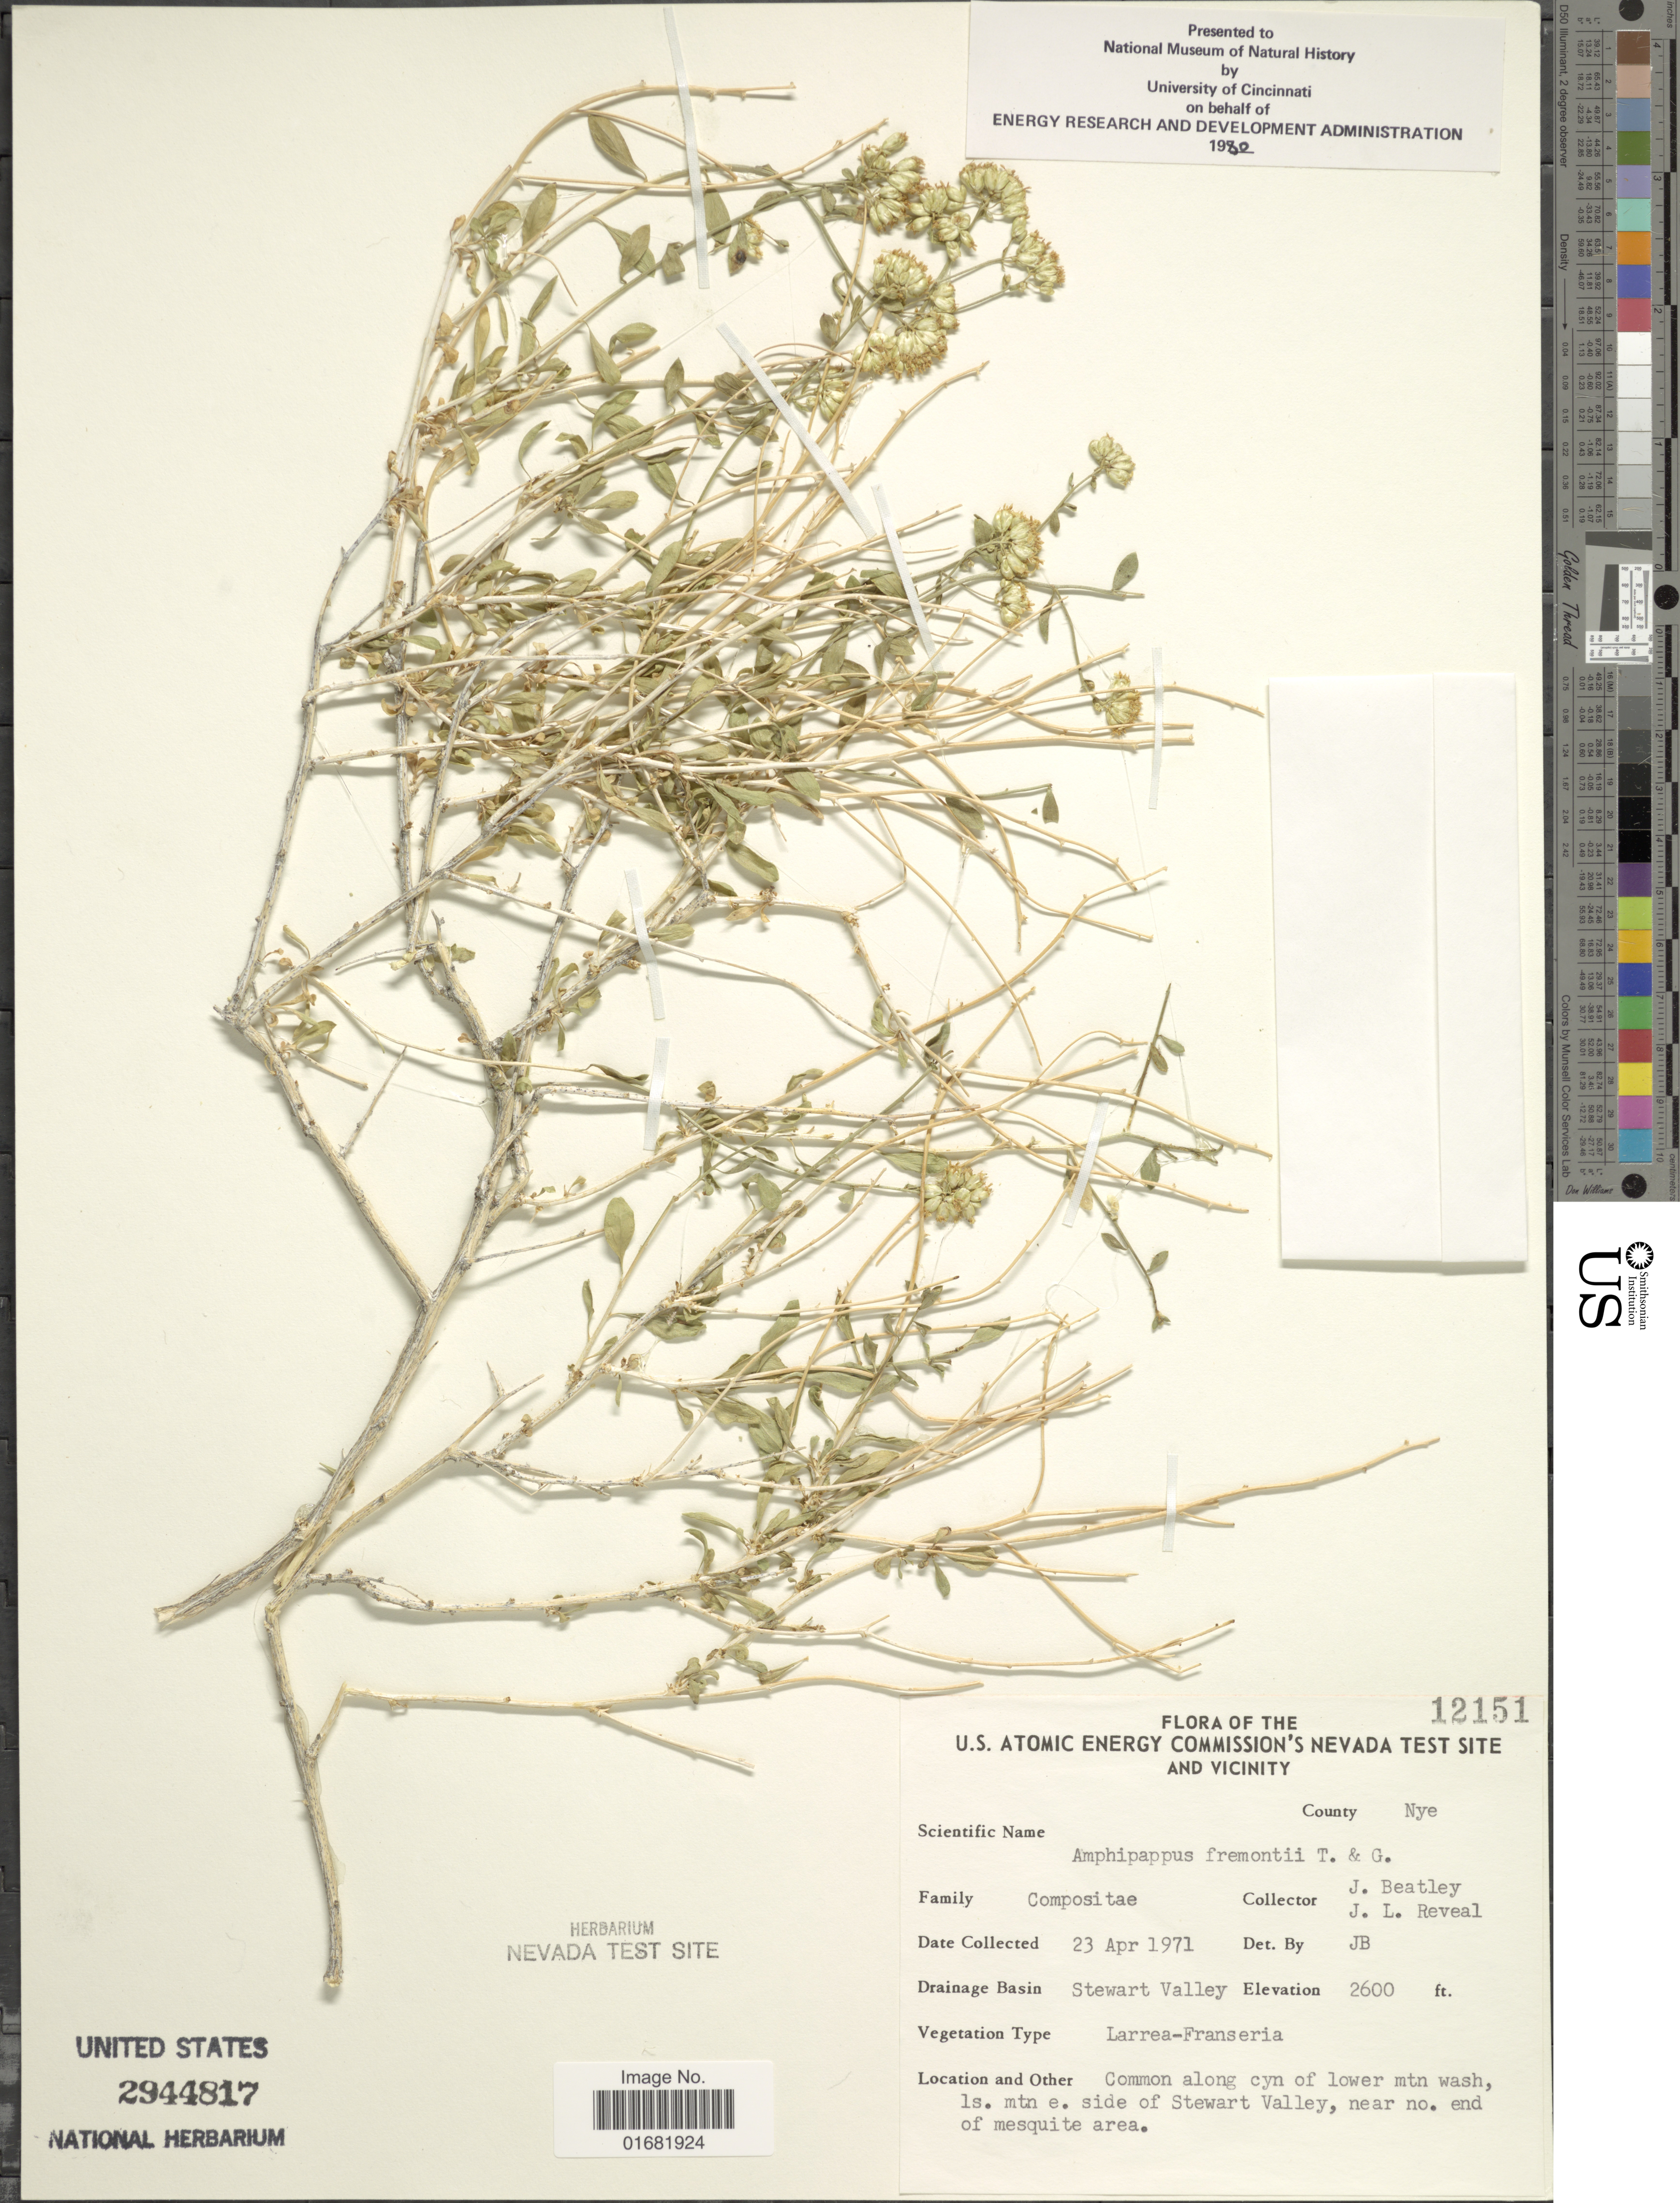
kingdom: Plantae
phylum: Tracheophyta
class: Magnoliopsida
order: Asterales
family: Asteraceae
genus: Amphipappus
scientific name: Amphipappus fremontii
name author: Torr. & A. Gray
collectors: J. C. Beatley & J. L. Reveal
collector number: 12151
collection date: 1971-04-23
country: United States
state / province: Nevada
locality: U.S. Atomic Energy Commission's Nevada Test Site and vicinity. County Nye. Drainage Basin Stewart Valley. along cyn of lower mtn wash, 1s. mtn e. side of Stewart Valley, near no. end of mesquite area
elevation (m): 792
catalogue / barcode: US 2944817